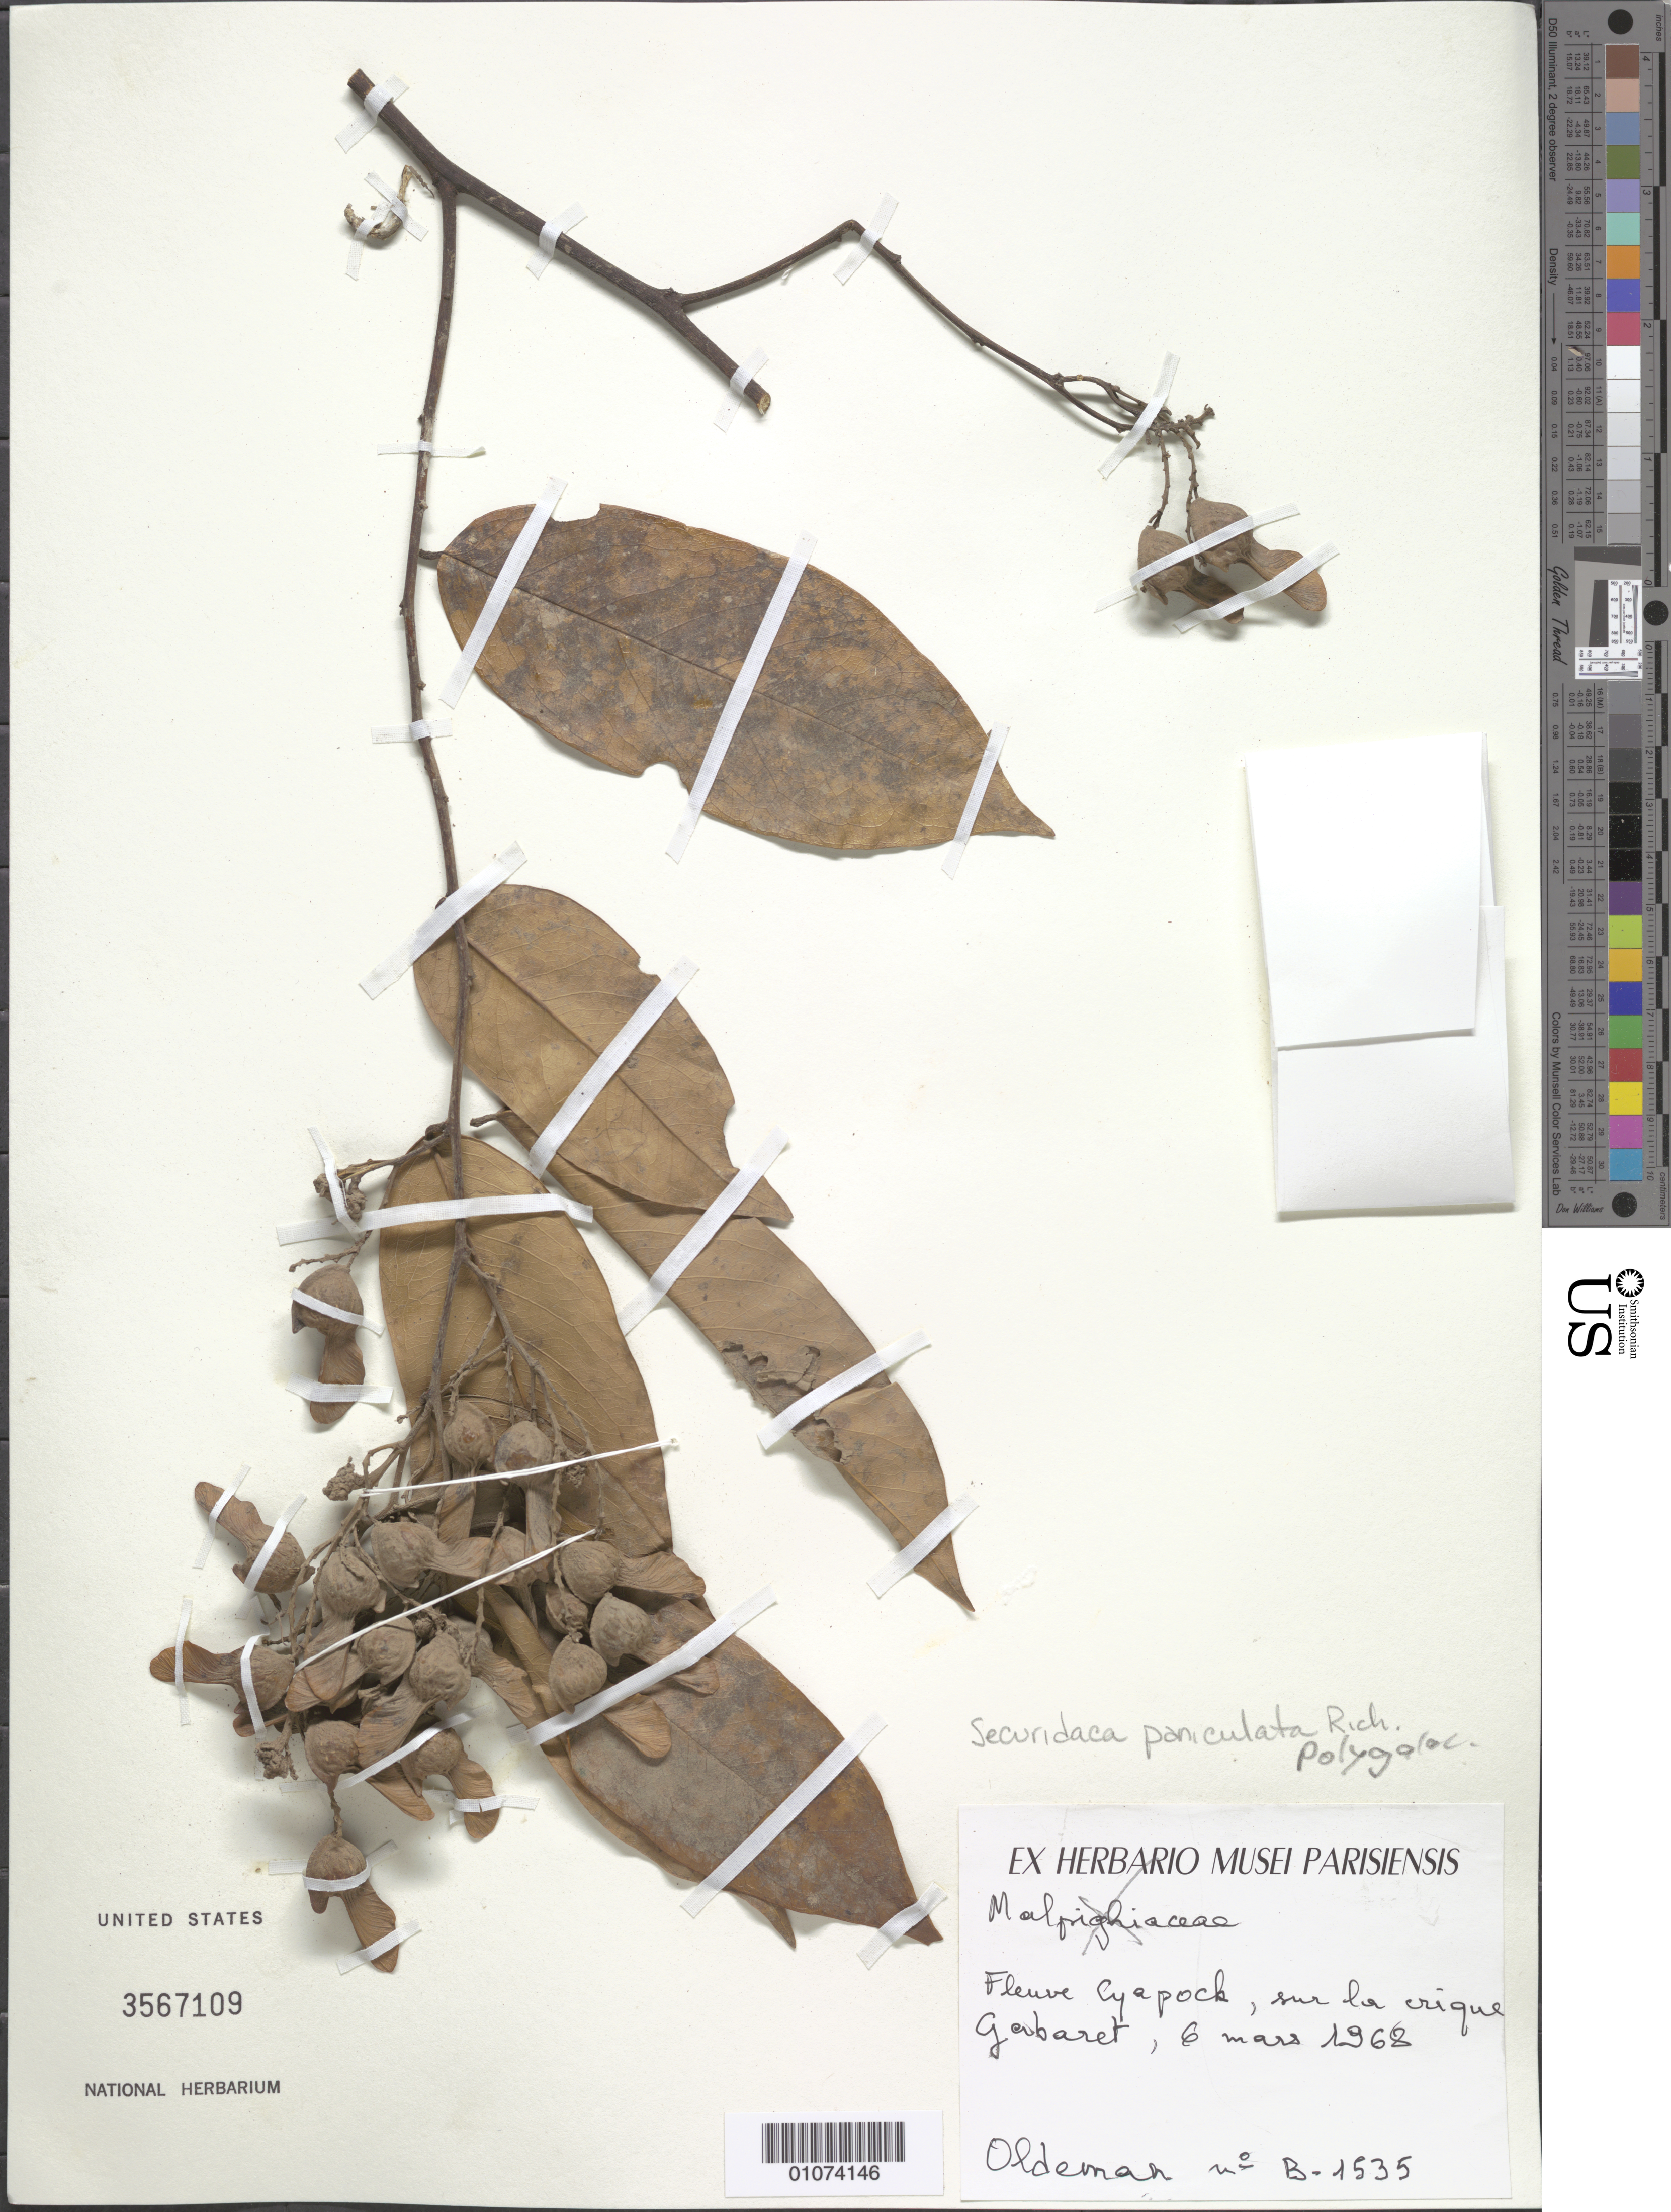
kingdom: Plantae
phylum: Tracheophyta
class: Magnoliopsida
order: Fabales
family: Polygalaceae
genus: Securidaca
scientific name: Securidaca paniculata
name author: Rich.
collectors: R. Oldeman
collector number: B 1535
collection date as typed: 6-Mar-68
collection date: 1968-03-06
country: French Guiana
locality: Fleuve Oyapock, sur la crique Cabaret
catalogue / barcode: US 3567109